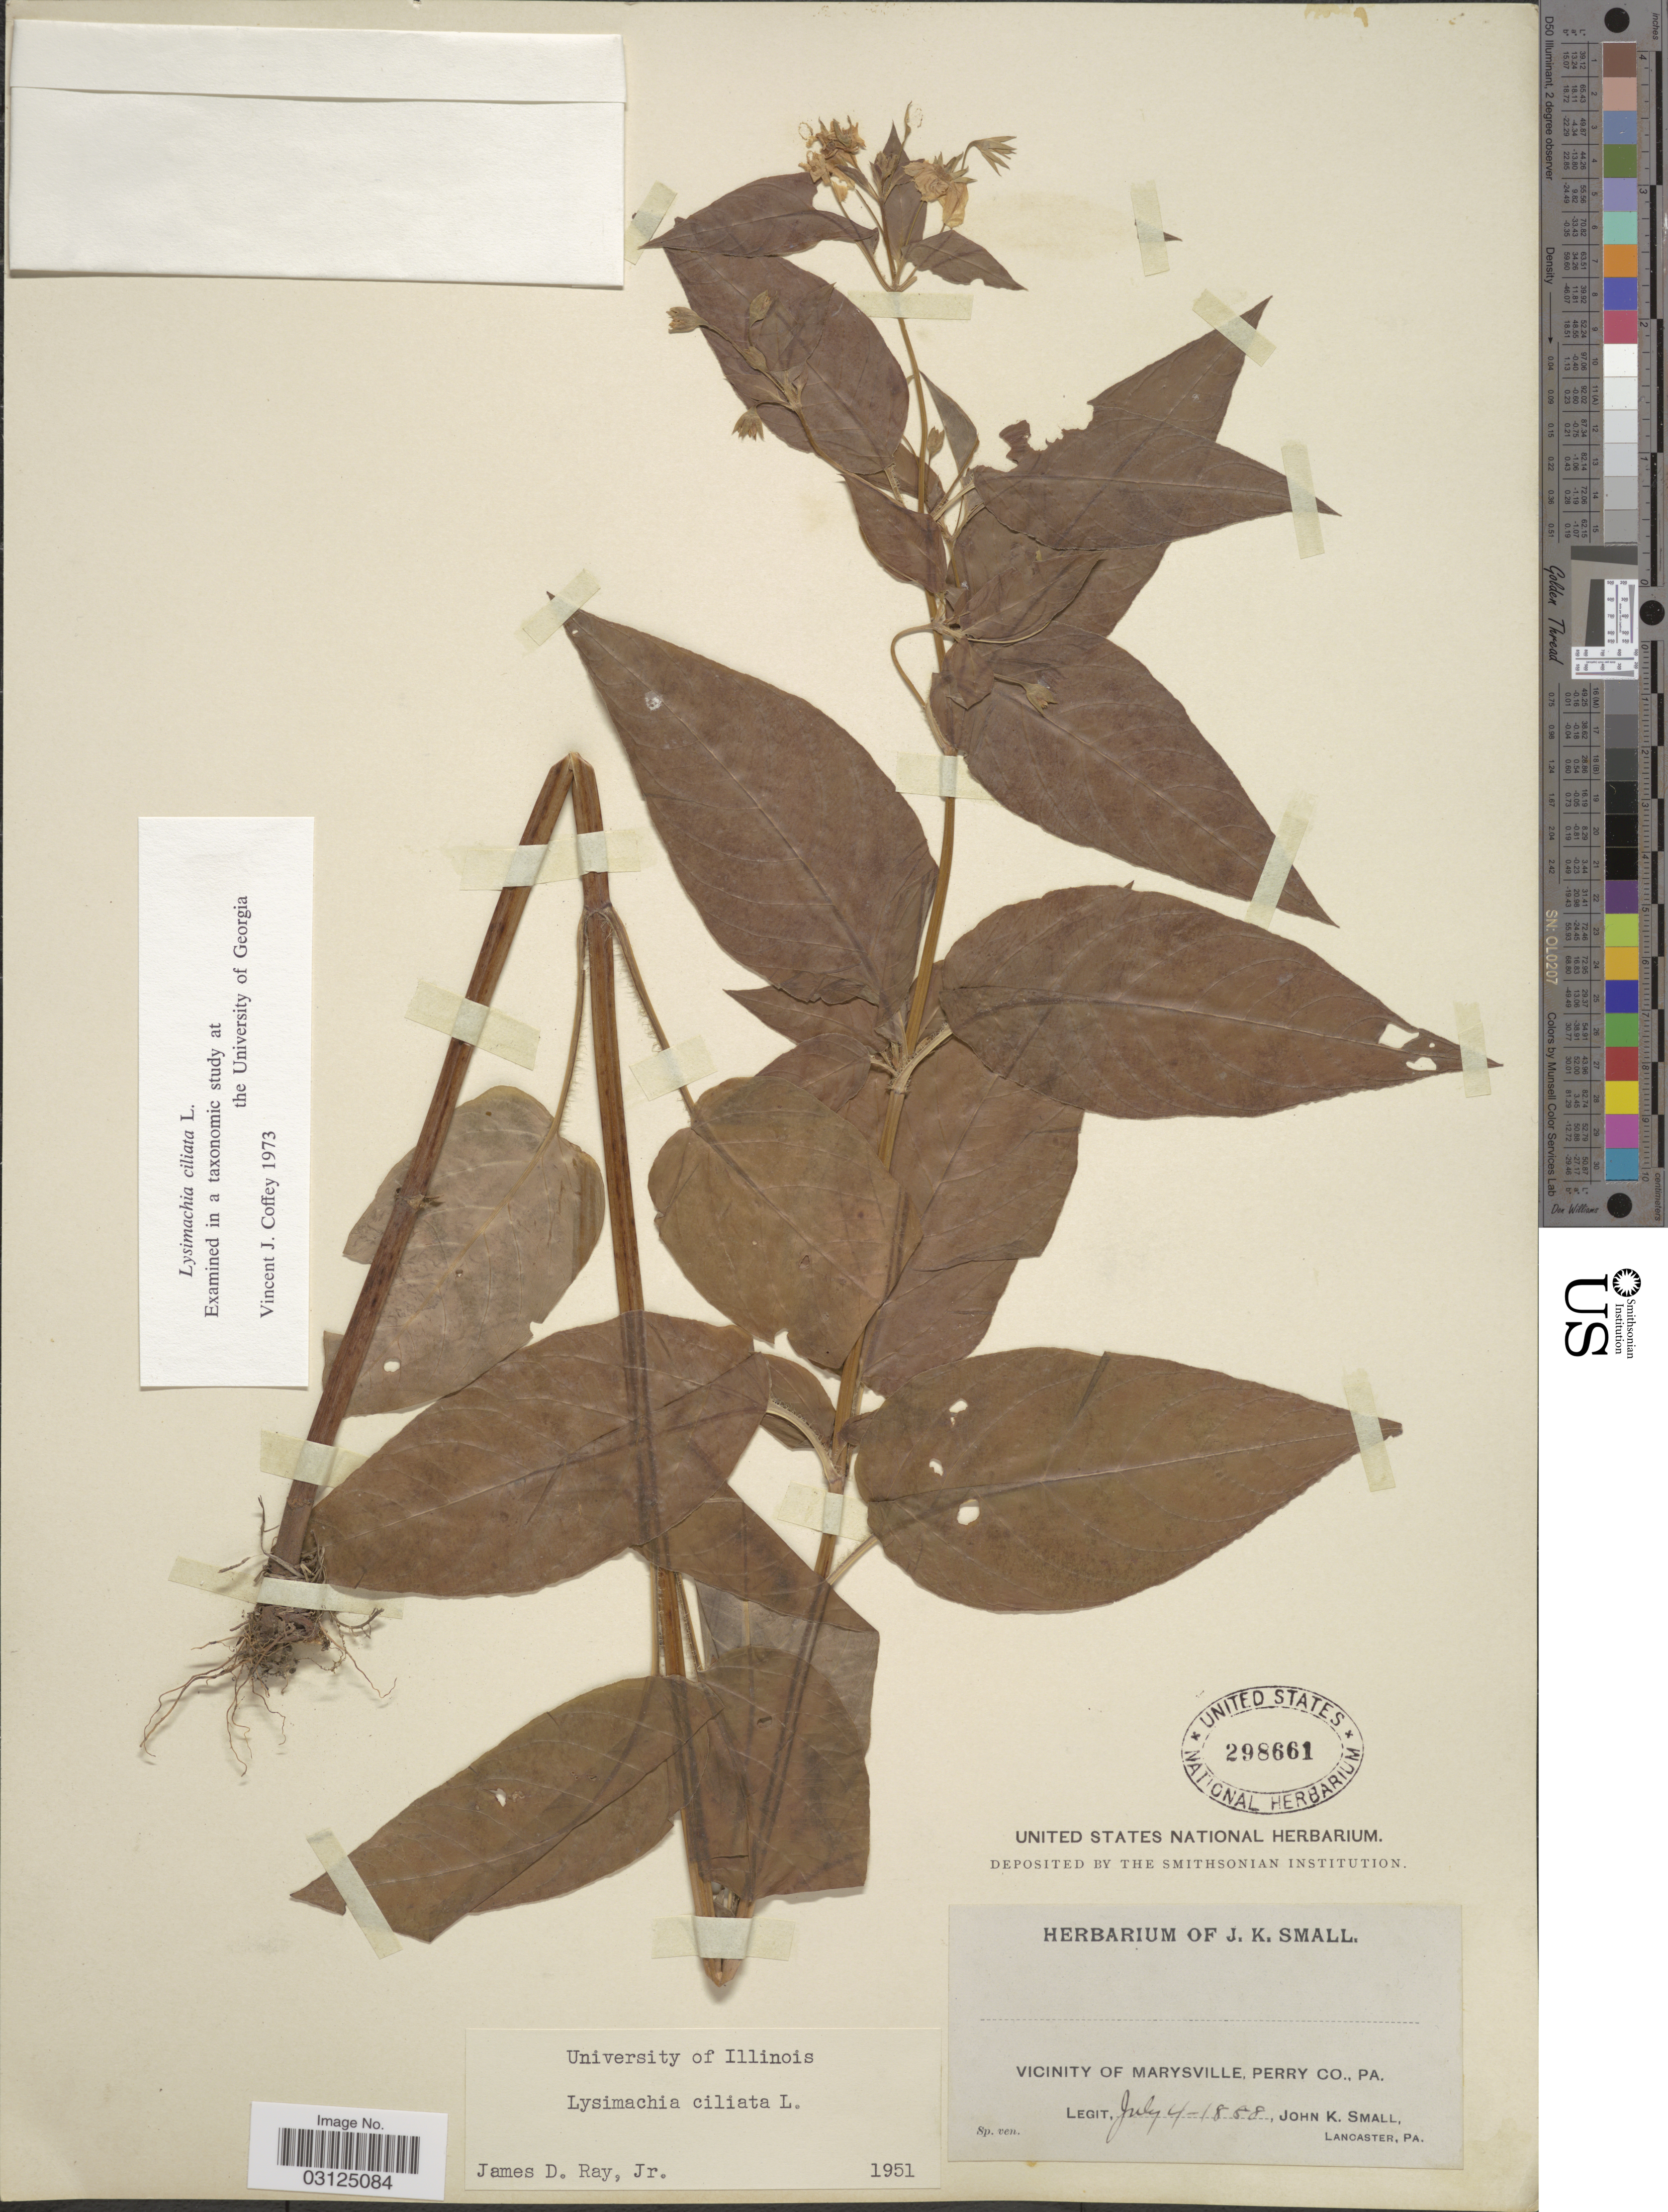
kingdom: Plantae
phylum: Tracheophyta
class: Magnoliopsida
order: Ericales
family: Primulaceae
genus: Lysimachia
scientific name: Lysimachia ciliata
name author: L.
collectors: J. K. Small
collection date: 1888-07-04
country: United States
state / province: Pennsylvania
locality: Vicinity of Marysville, Perry Co.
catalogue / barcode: US 298661